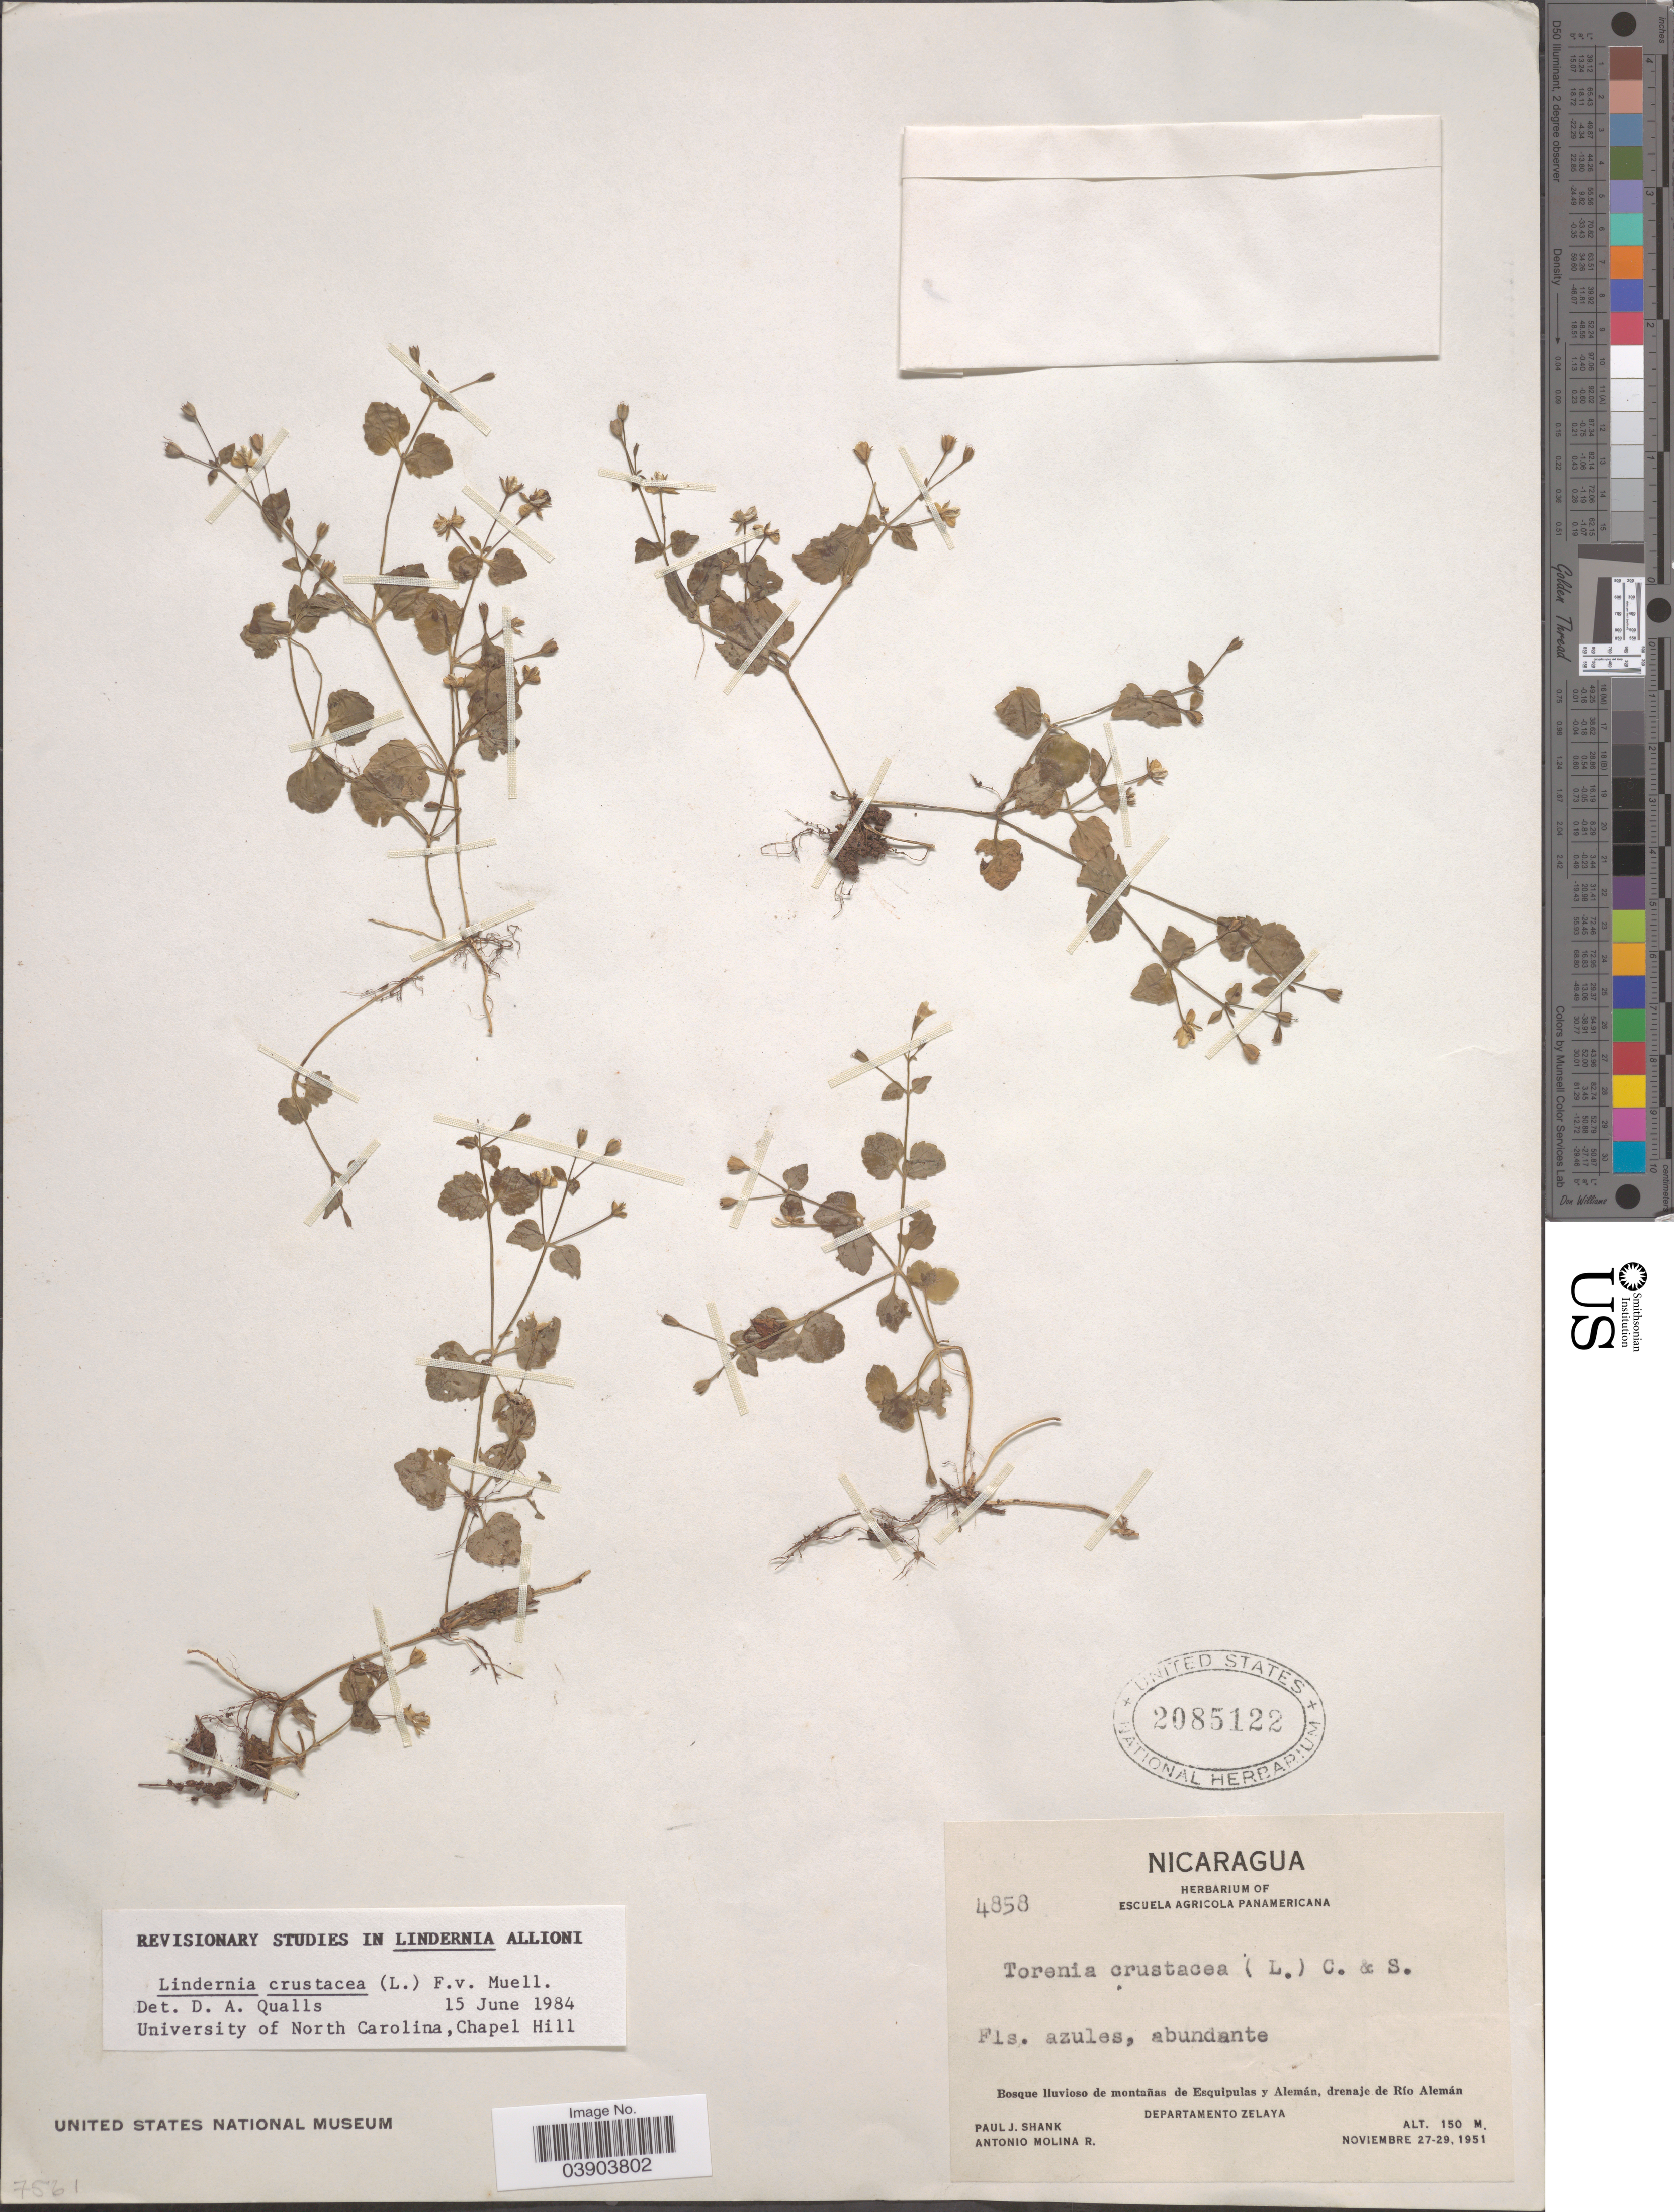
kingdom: Plantae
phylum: Tracheophyta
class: Magnoliopsida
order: Lamiales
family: Linderniaceae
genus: Lindernia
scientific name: Lindernia crustacea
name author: (L.) F. Muell.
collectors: P. J. Shank & A. Molina R.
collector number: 4858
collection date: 1951-11-27/1951-11-29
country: Nicaragua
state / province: Atlántico Norte / Atlántico Sur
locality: Bosque Huvioso de montañas de Esquipulas y Alemán, drenaje de Río Alemán. Departamento Zelaya.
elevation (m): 150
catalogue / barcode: US 2085122